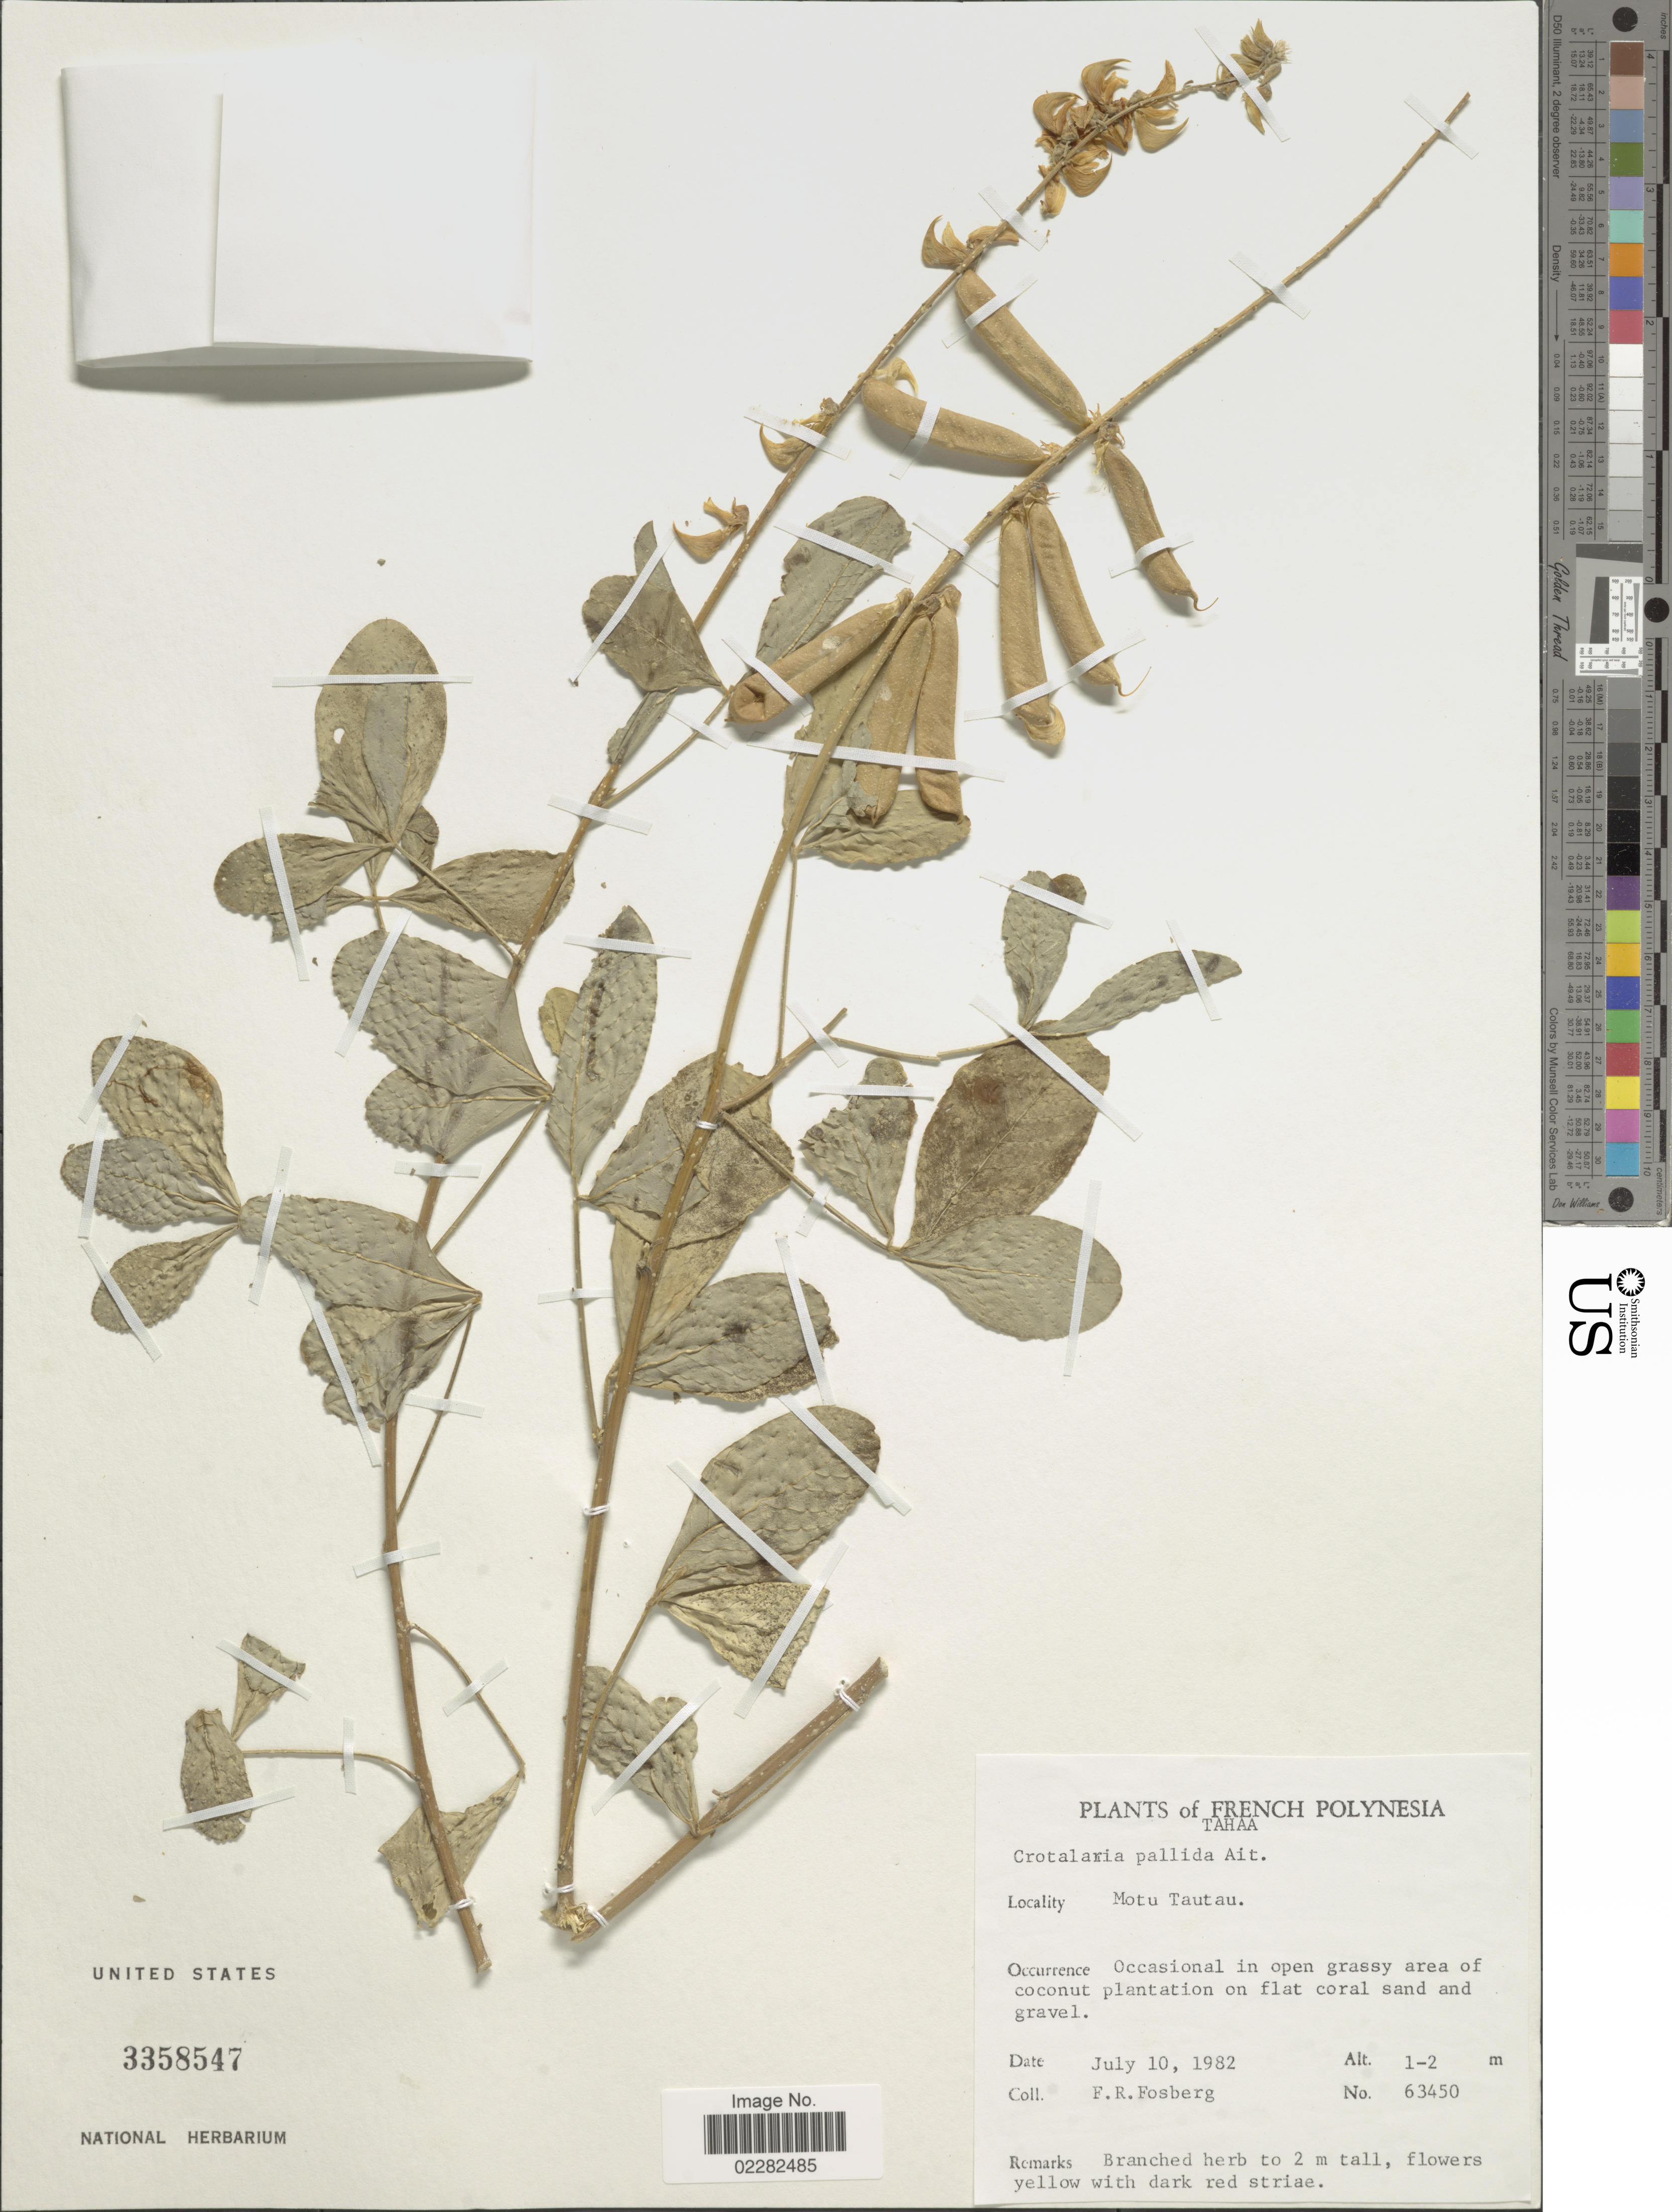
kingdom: Plantae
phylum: Tracheophyta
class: Magnoliopsida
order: Fabales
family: Fabaceae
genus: Crotalaria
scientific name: Crotalaria pallida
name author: Aiton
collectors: F. R. Fosberg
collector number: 63450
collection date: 1982-07-10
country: French Polynesia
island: Tahaa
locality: Tahaa, Motu Tautau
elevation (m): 1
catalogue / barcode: US 3358547